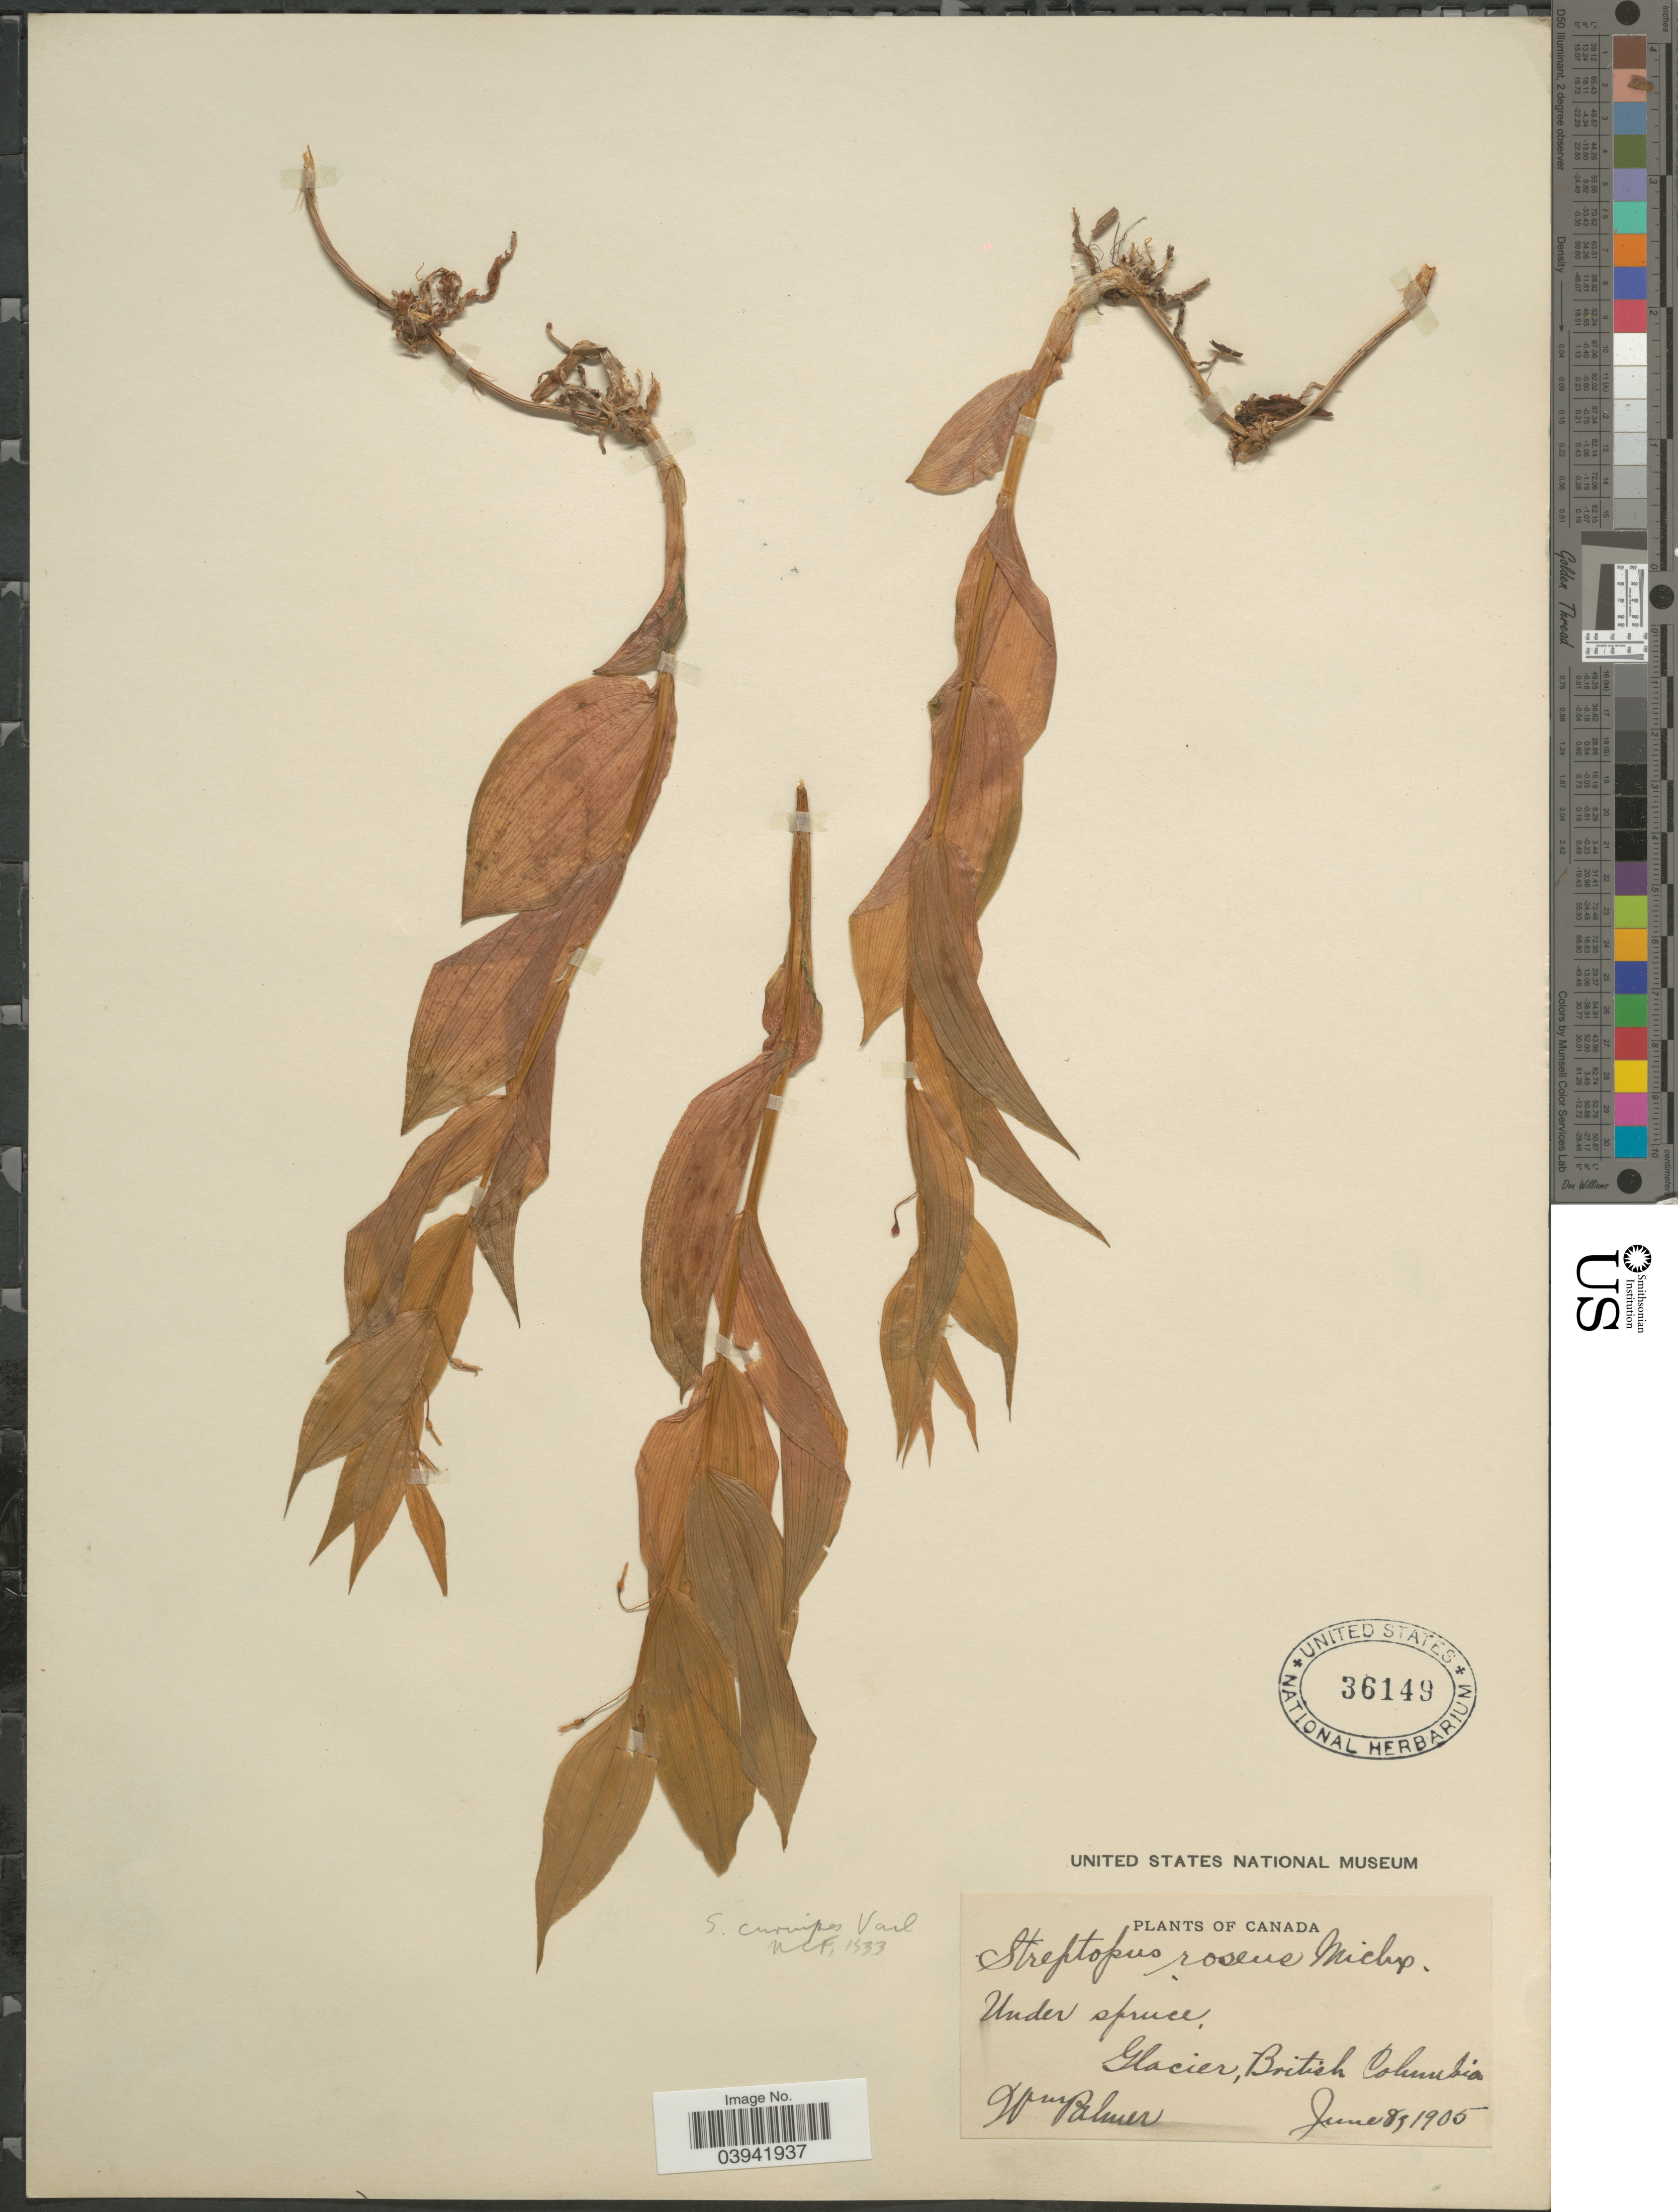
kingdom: Plantae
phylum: Tracheophyta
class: Liliopsida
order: Liliales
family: Liliaceae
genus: Streptopus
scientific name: Streptopus roseus var. curvipes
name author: (Vail) Fassett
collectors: W. Palmer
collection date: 1905-06-08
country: Canada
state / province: British Columbia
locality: Glacier.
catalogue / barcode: US 36149